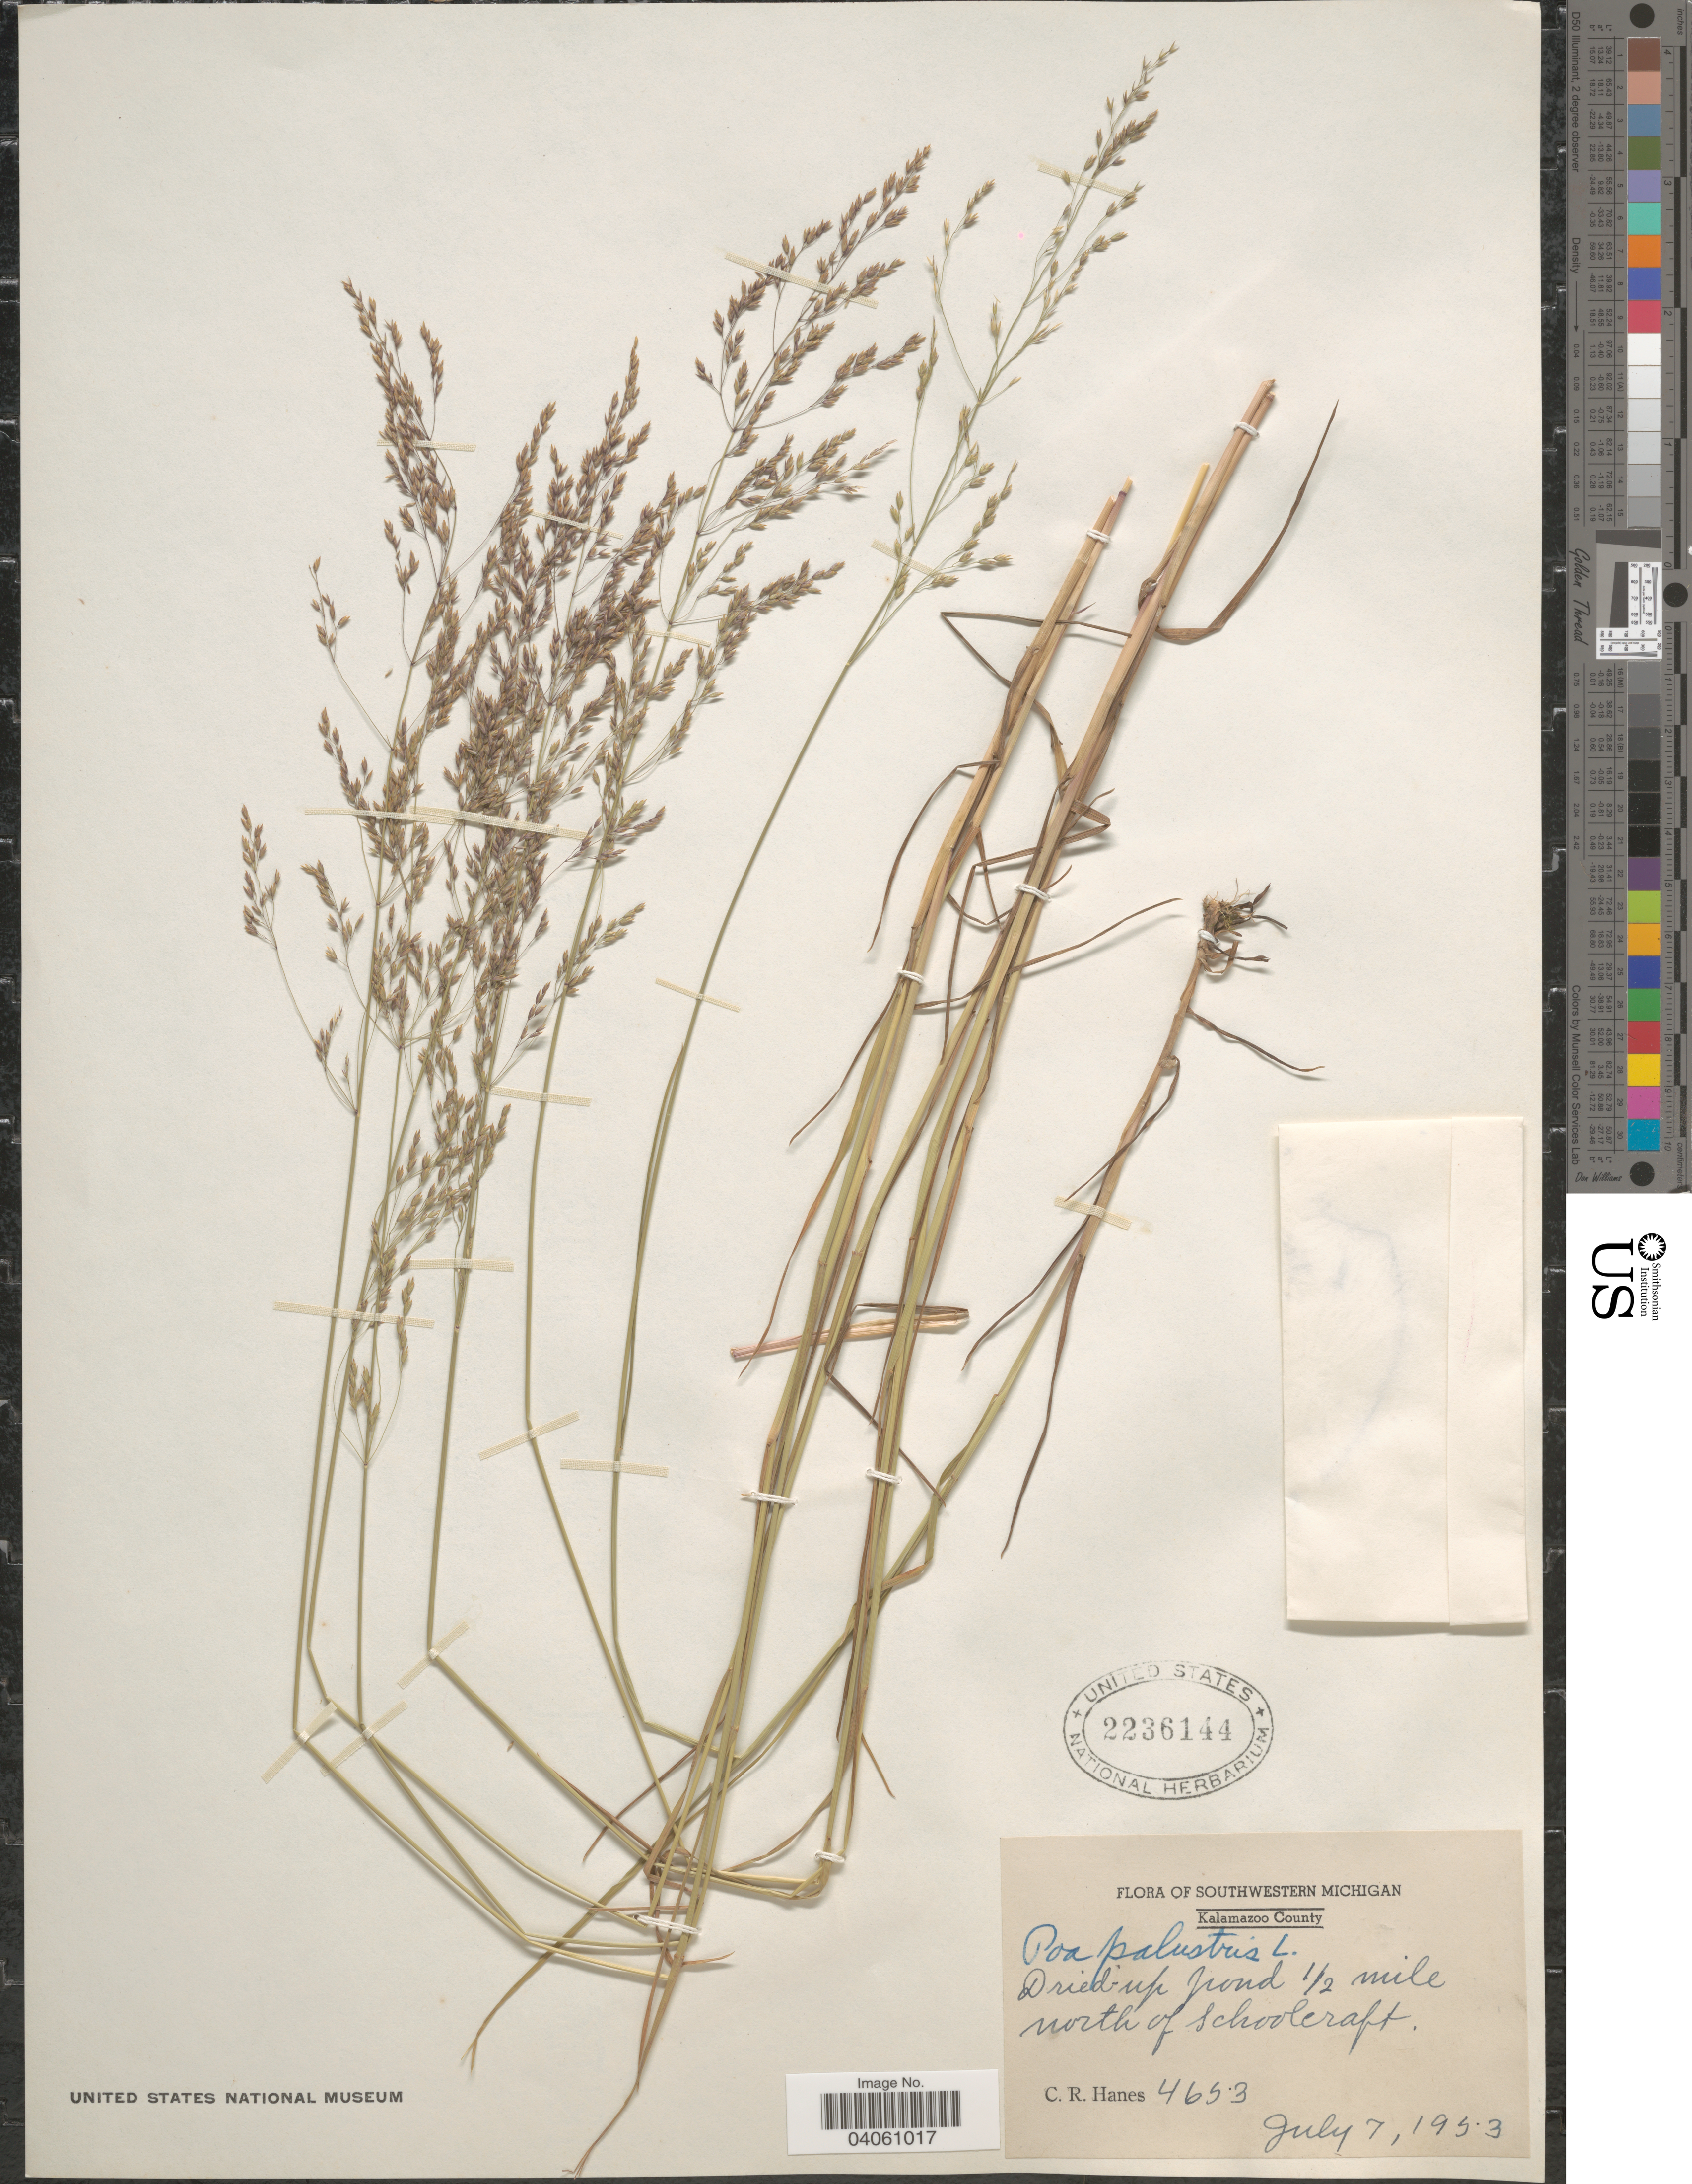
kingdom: Plantae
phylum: Tracheophyta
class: Liliopsida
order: Poales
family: Poaceae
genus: Poa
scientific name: Poa palustris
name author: L.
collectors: C. Hanes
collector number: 4653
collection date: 1953-07-07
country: United States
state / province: Michigan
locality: Southwestern Michigan. Kalamazoo County. Dried up pond ½ mile north of Schoolcraft.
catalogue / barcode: US 2236144